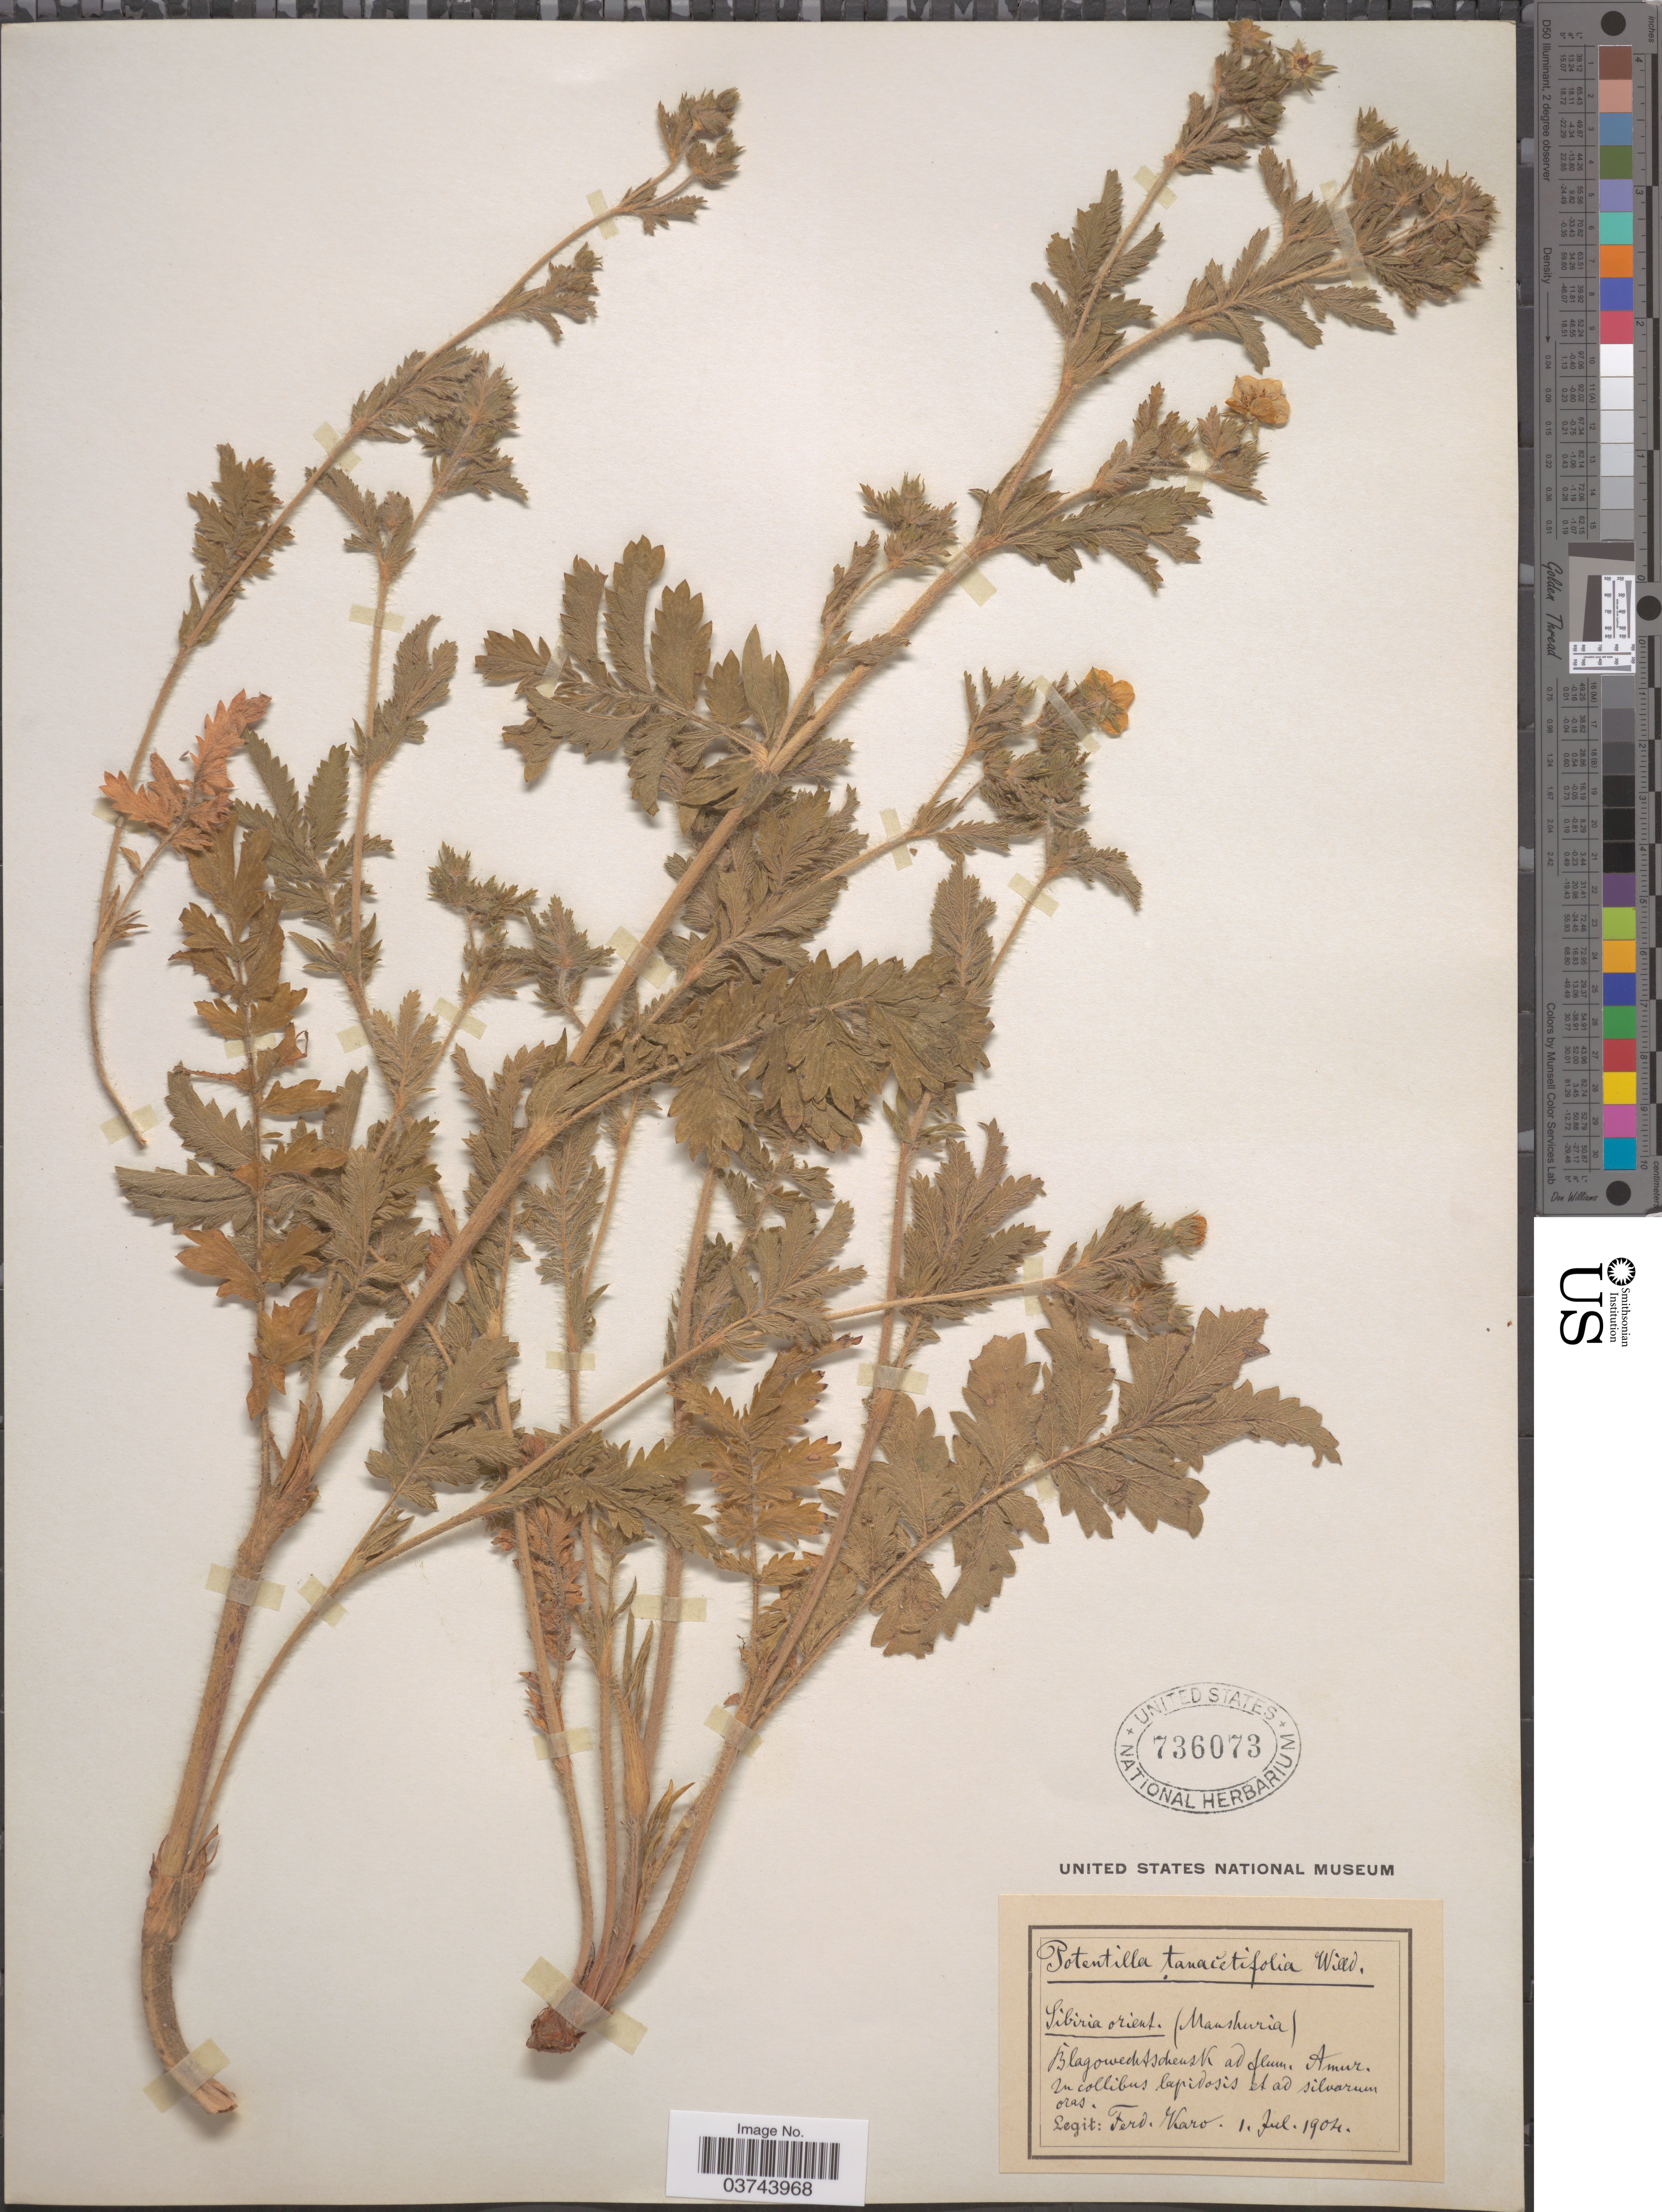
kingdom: Plantae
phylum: Tracheophyta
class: Magnoliopsida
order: Rosales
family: Rosaceae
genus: Potentilla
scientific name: Potentilla tanacetifolia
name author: Schur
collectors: F. Karo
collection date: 1904-07-01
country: Russian Federation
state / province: Amur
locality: Sibiria orient. (Manshuria). Blagowechtschensk ad flum.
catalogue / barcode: US 736073